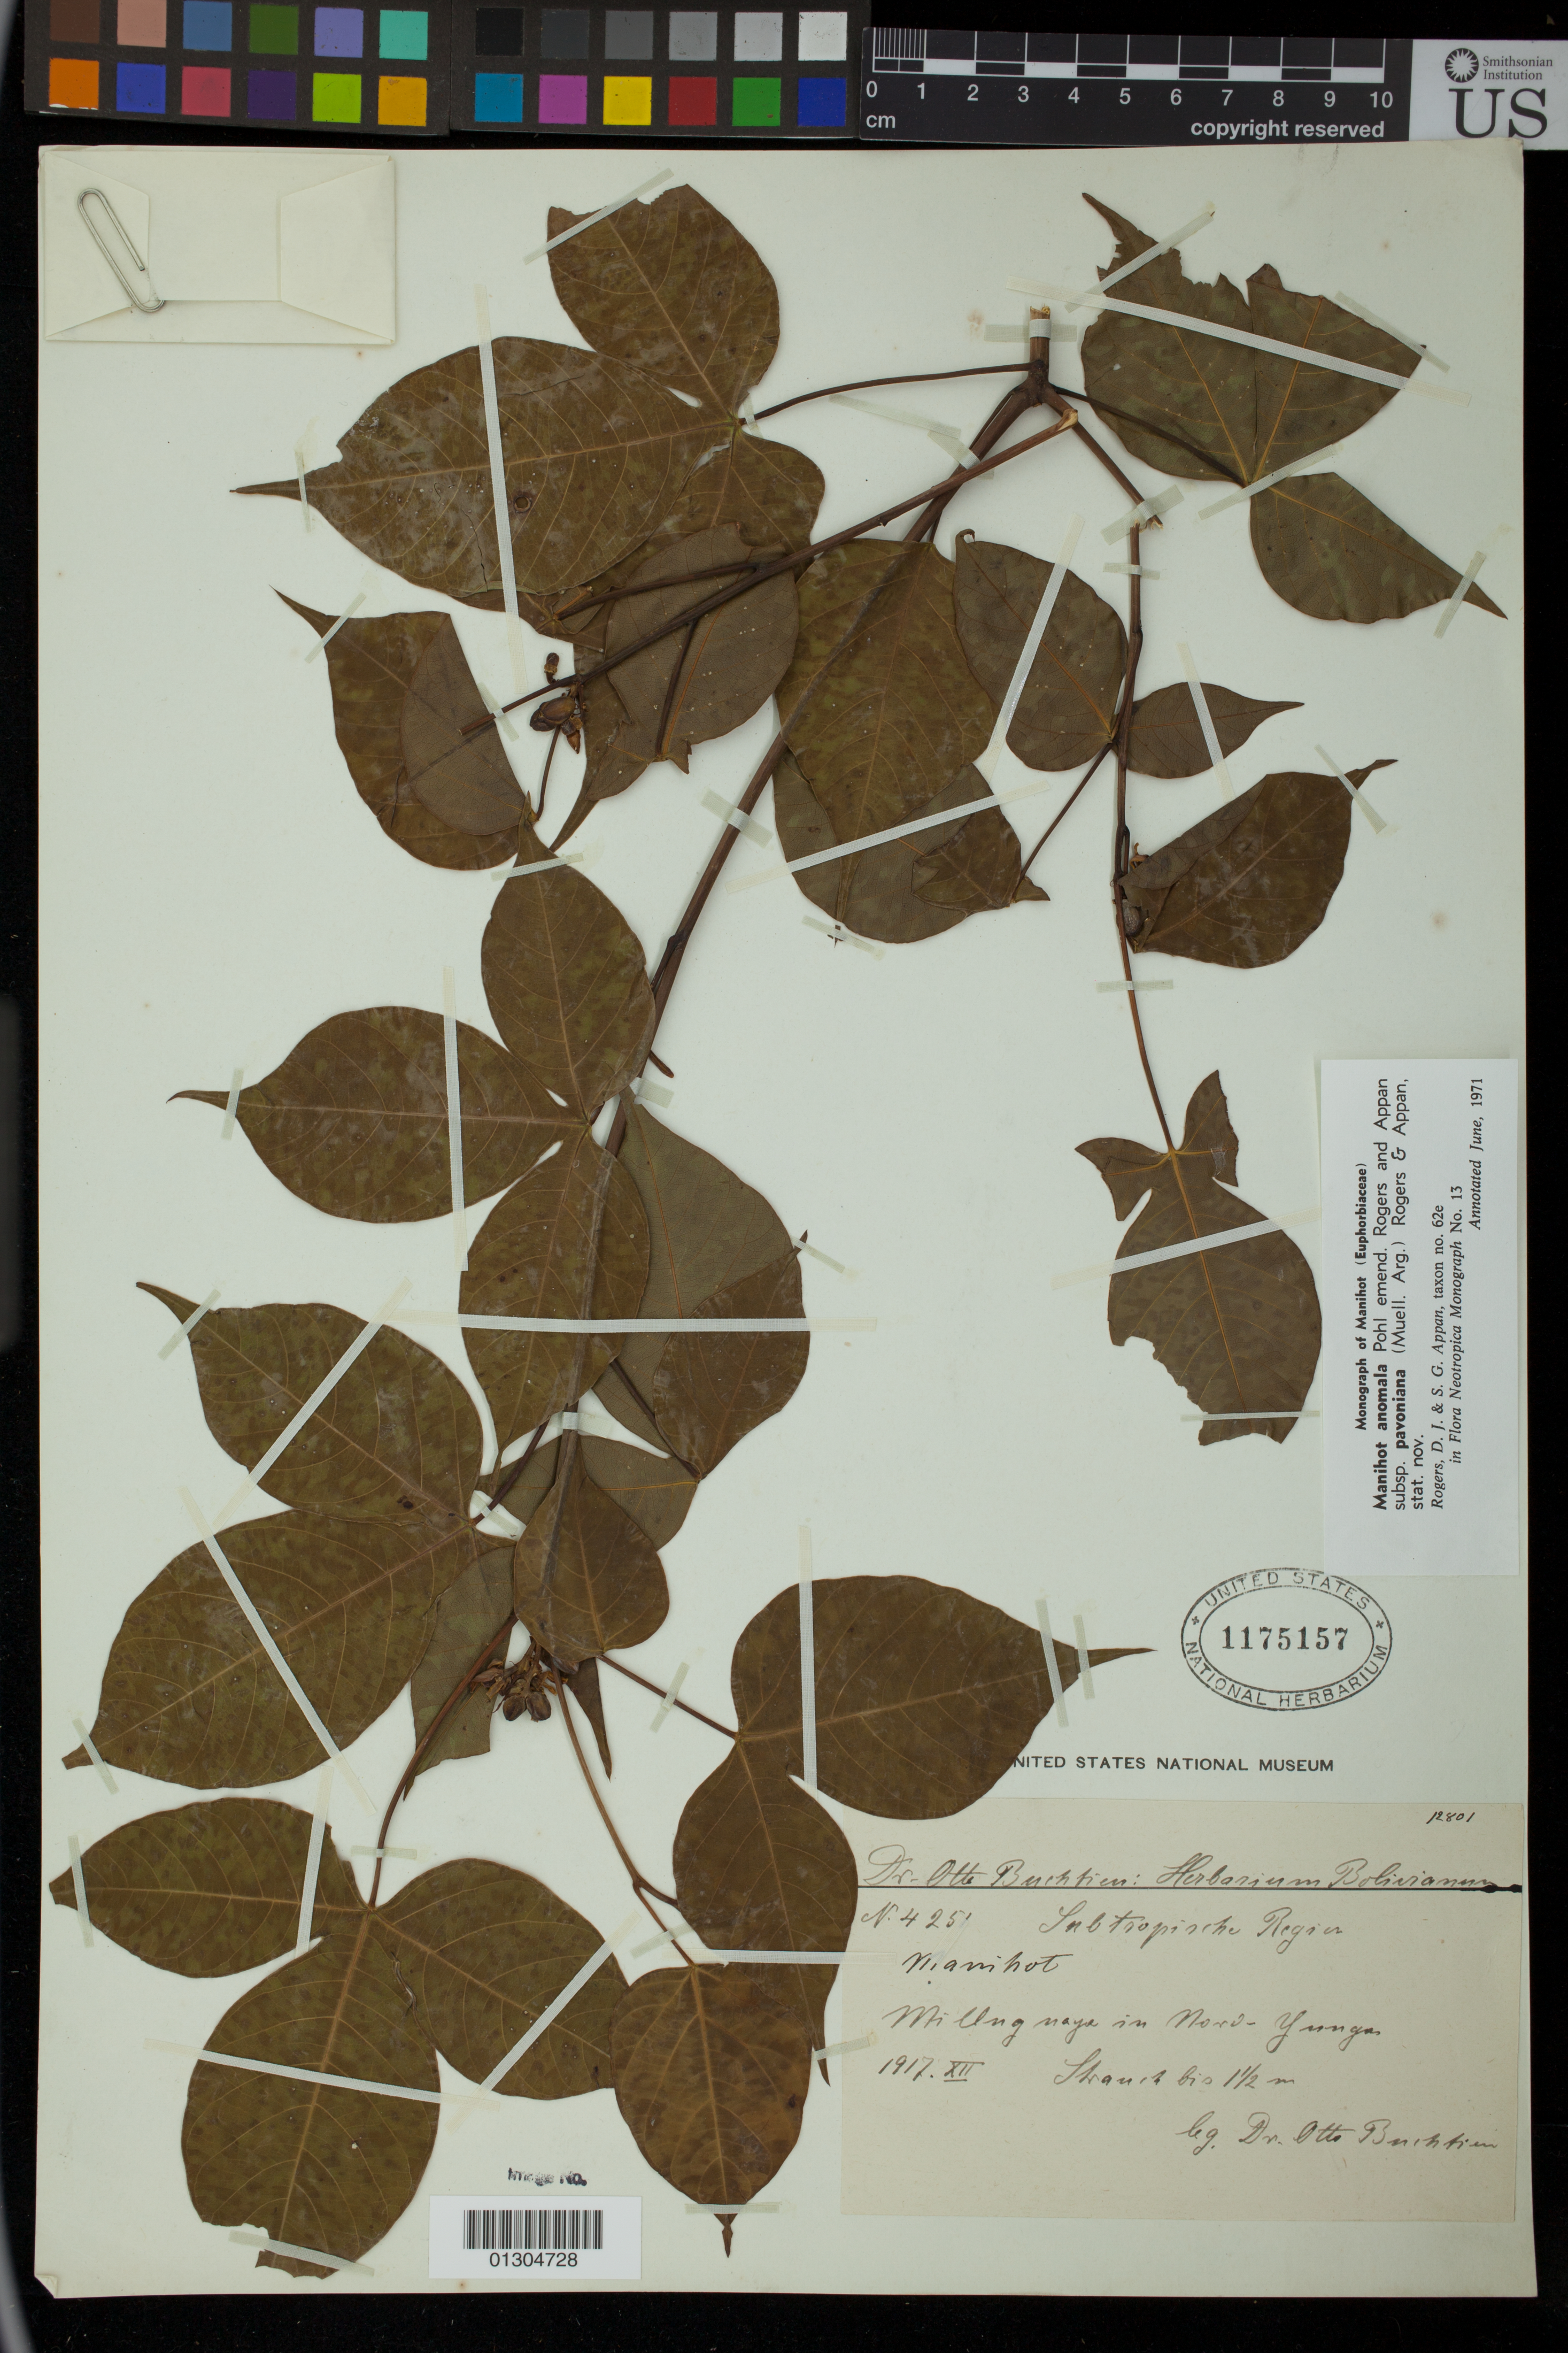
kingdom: Plantae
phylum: Tracheophyta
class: Magnoliopsida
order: Malpighiales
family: Euphorbiaceae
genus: Manihot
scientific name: Manihot anomala subsp. pavoniana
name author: (Müll. Arg.) D.J. Rogers & Appan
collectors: O. Buchtien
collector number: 4251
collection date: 1917-12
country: Bolivia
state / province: La Paz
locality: Millng naya in Nord-Yungas (Nor Yungas)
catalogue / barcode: US 1175157